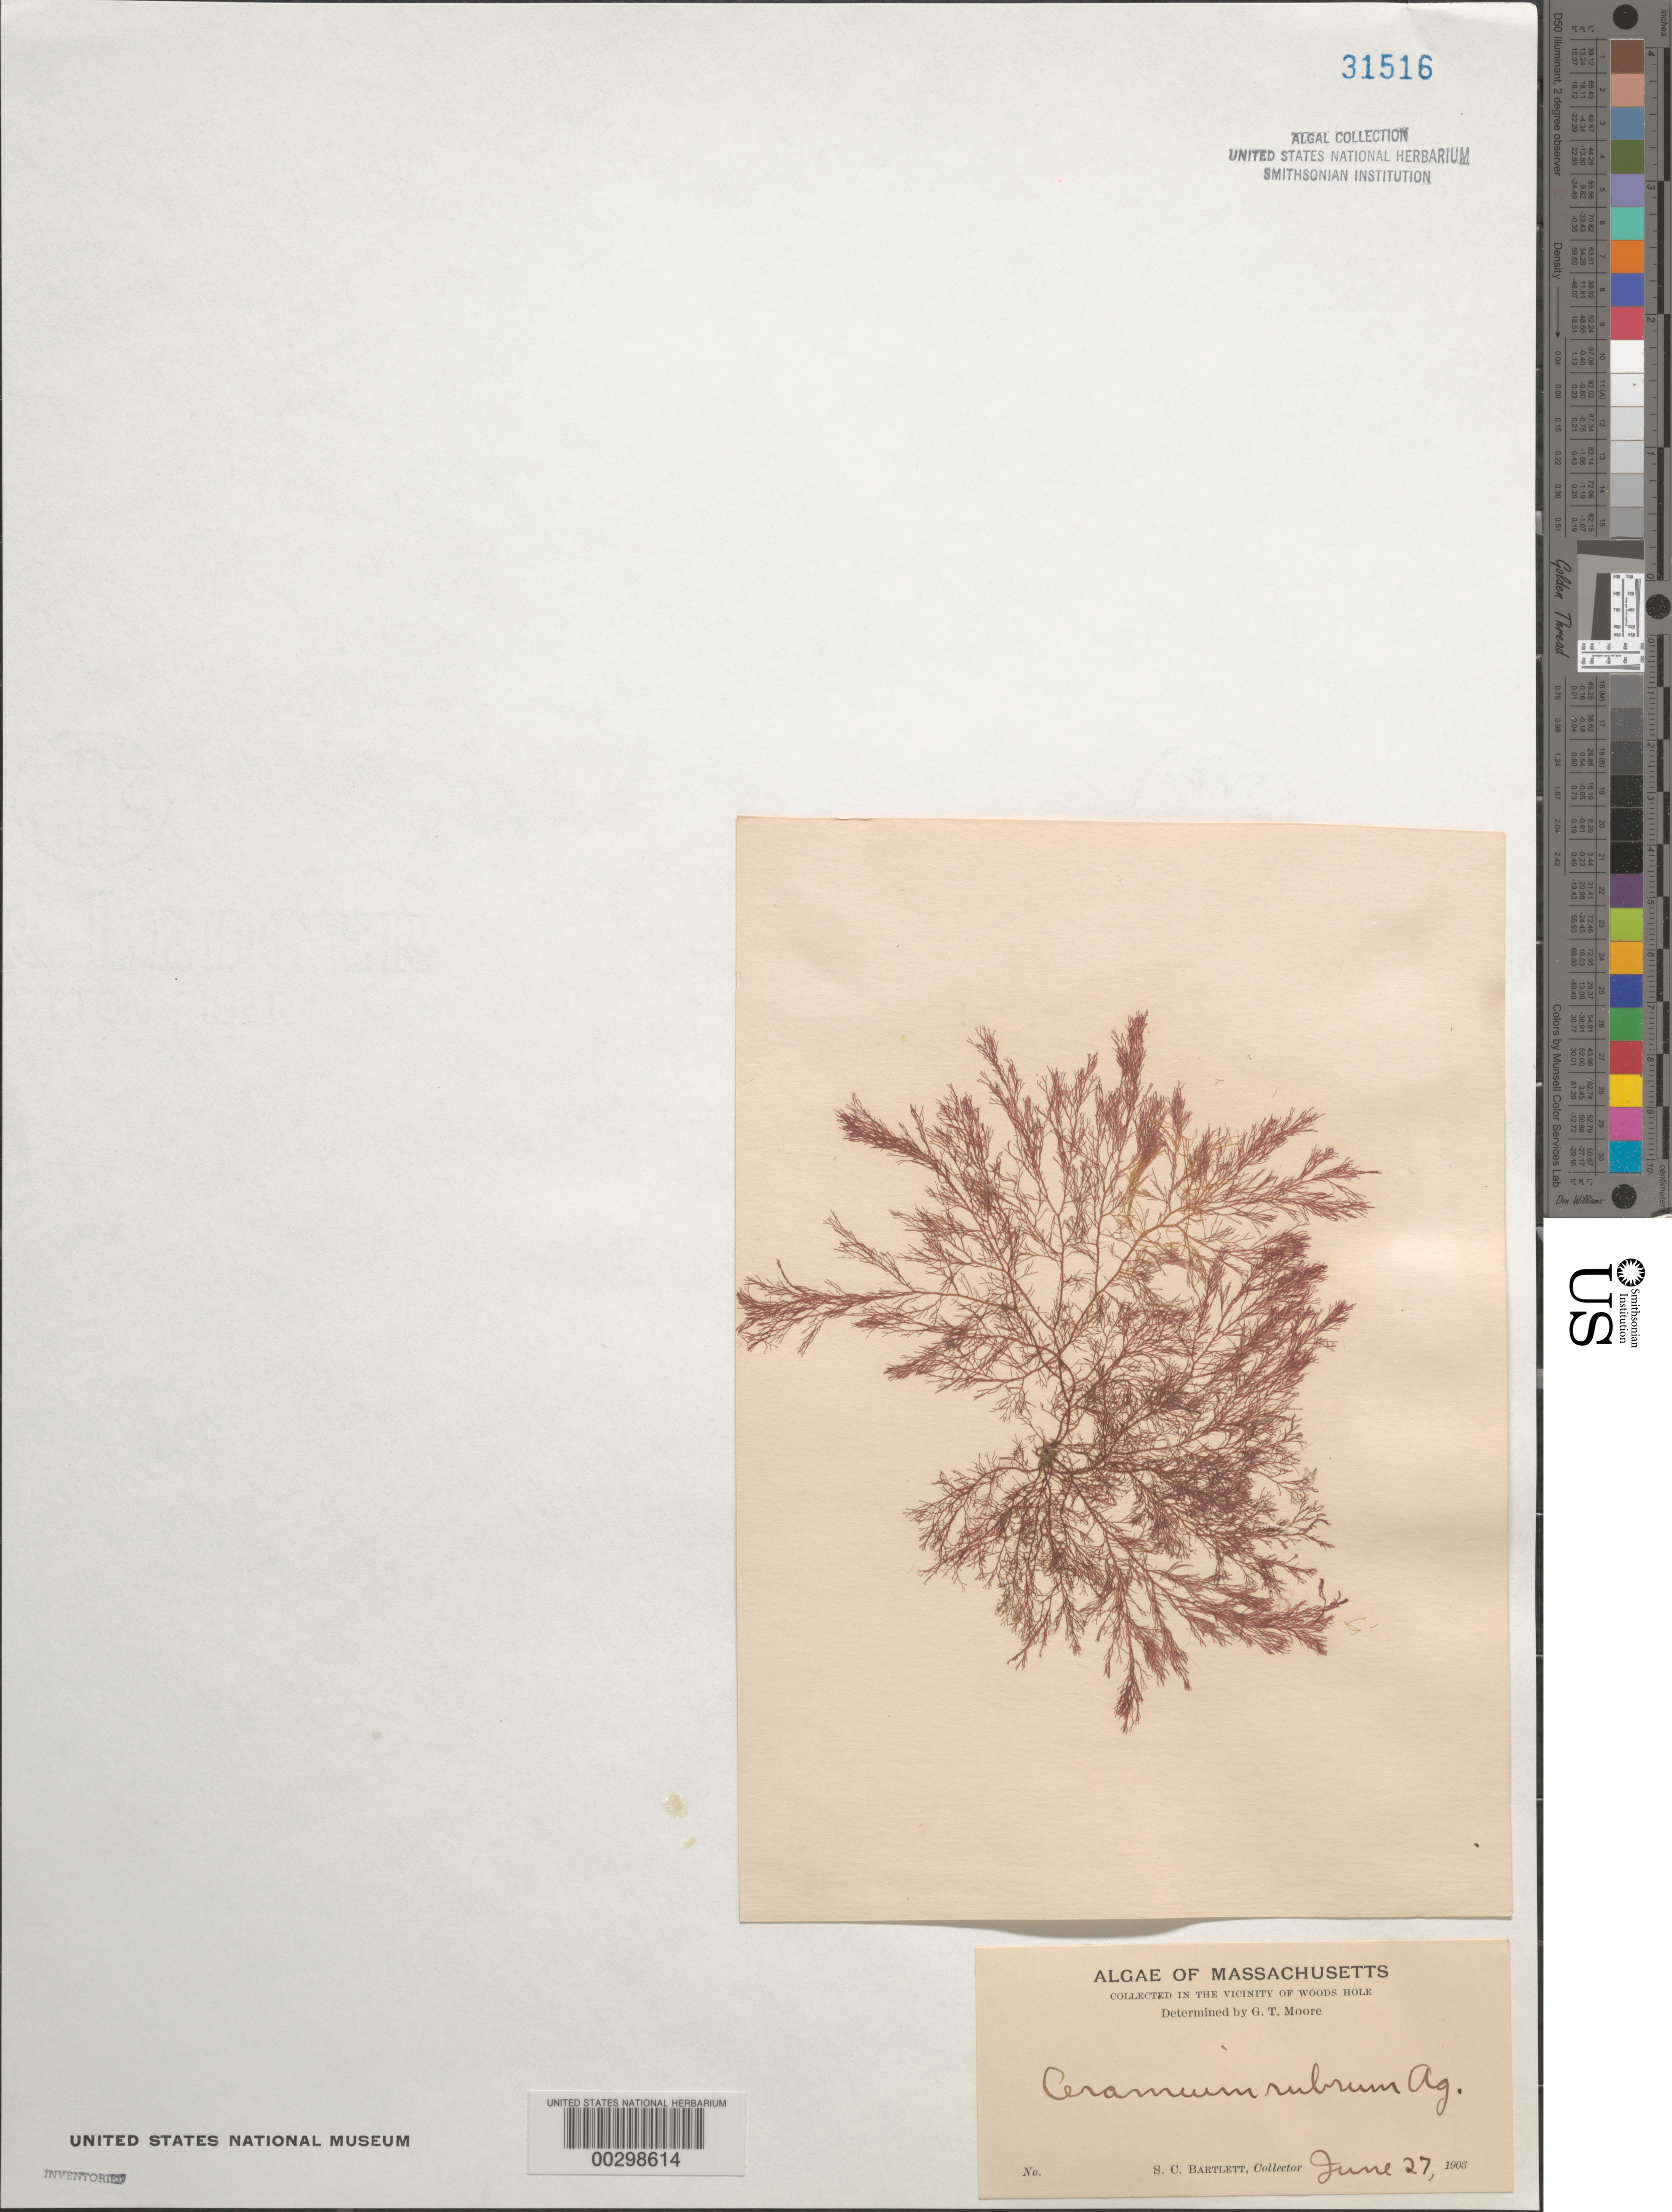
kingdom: Plantae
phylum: Rhodophyta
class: Florideophyceae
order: Ceramiales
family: Ceramiaceae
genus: Ceramium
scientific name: Ceramium rubrum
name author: C. Agardh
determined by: Moore, G. T.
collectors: S. C. Bartlett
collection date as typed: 27 Jun 1903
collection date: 1903-06-27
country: United States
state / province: Massachusetts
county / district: Barnstable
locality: Woods Hole area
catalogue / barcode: US 31516